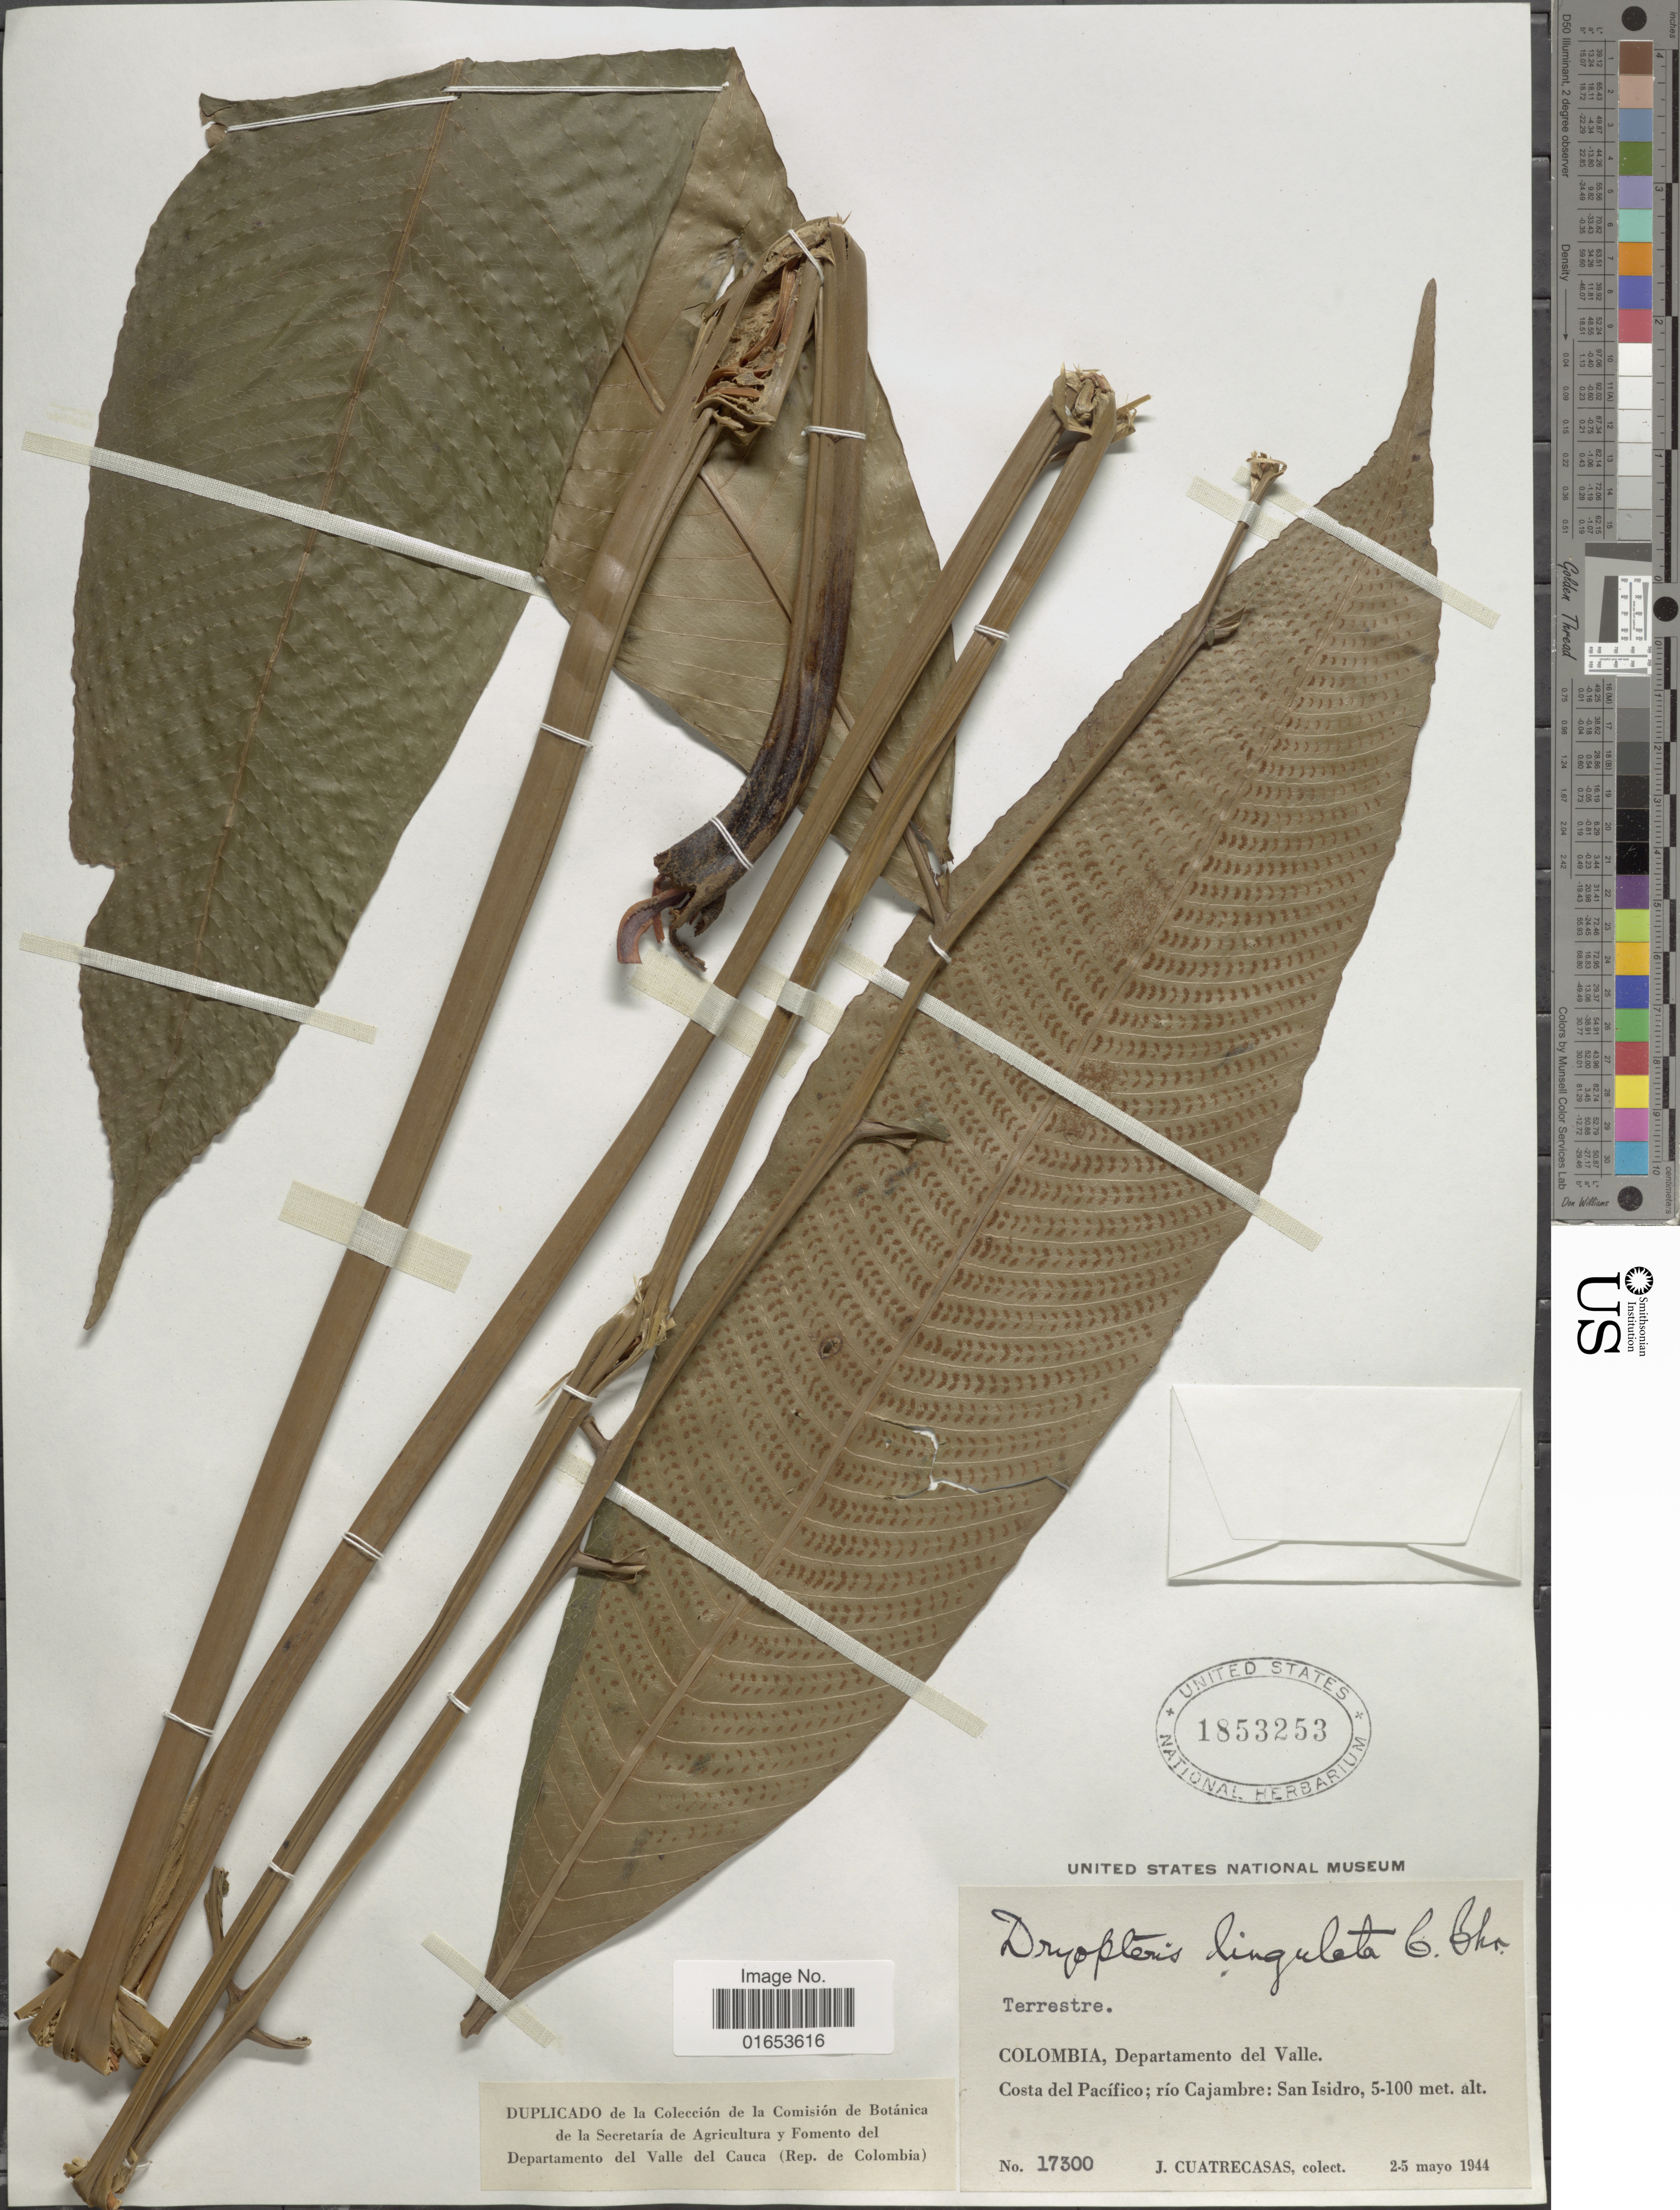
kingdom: Plantae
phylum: Tracheophyta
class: Polypodiopsida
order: Polypodiales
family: Thelypteridaceae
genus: Meniscium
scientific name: Meniscium lingulatum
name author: (C. Chr.) Pic. Serm.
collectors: J. Cuatrecasas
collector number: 17300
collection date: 1944-05-02/1944-05-05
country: Colombia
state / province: Valle del Cauca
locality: El Valle: Costa del Pacifico; río Cajambre; San Isidro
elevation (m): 5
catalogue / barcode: US 1853253